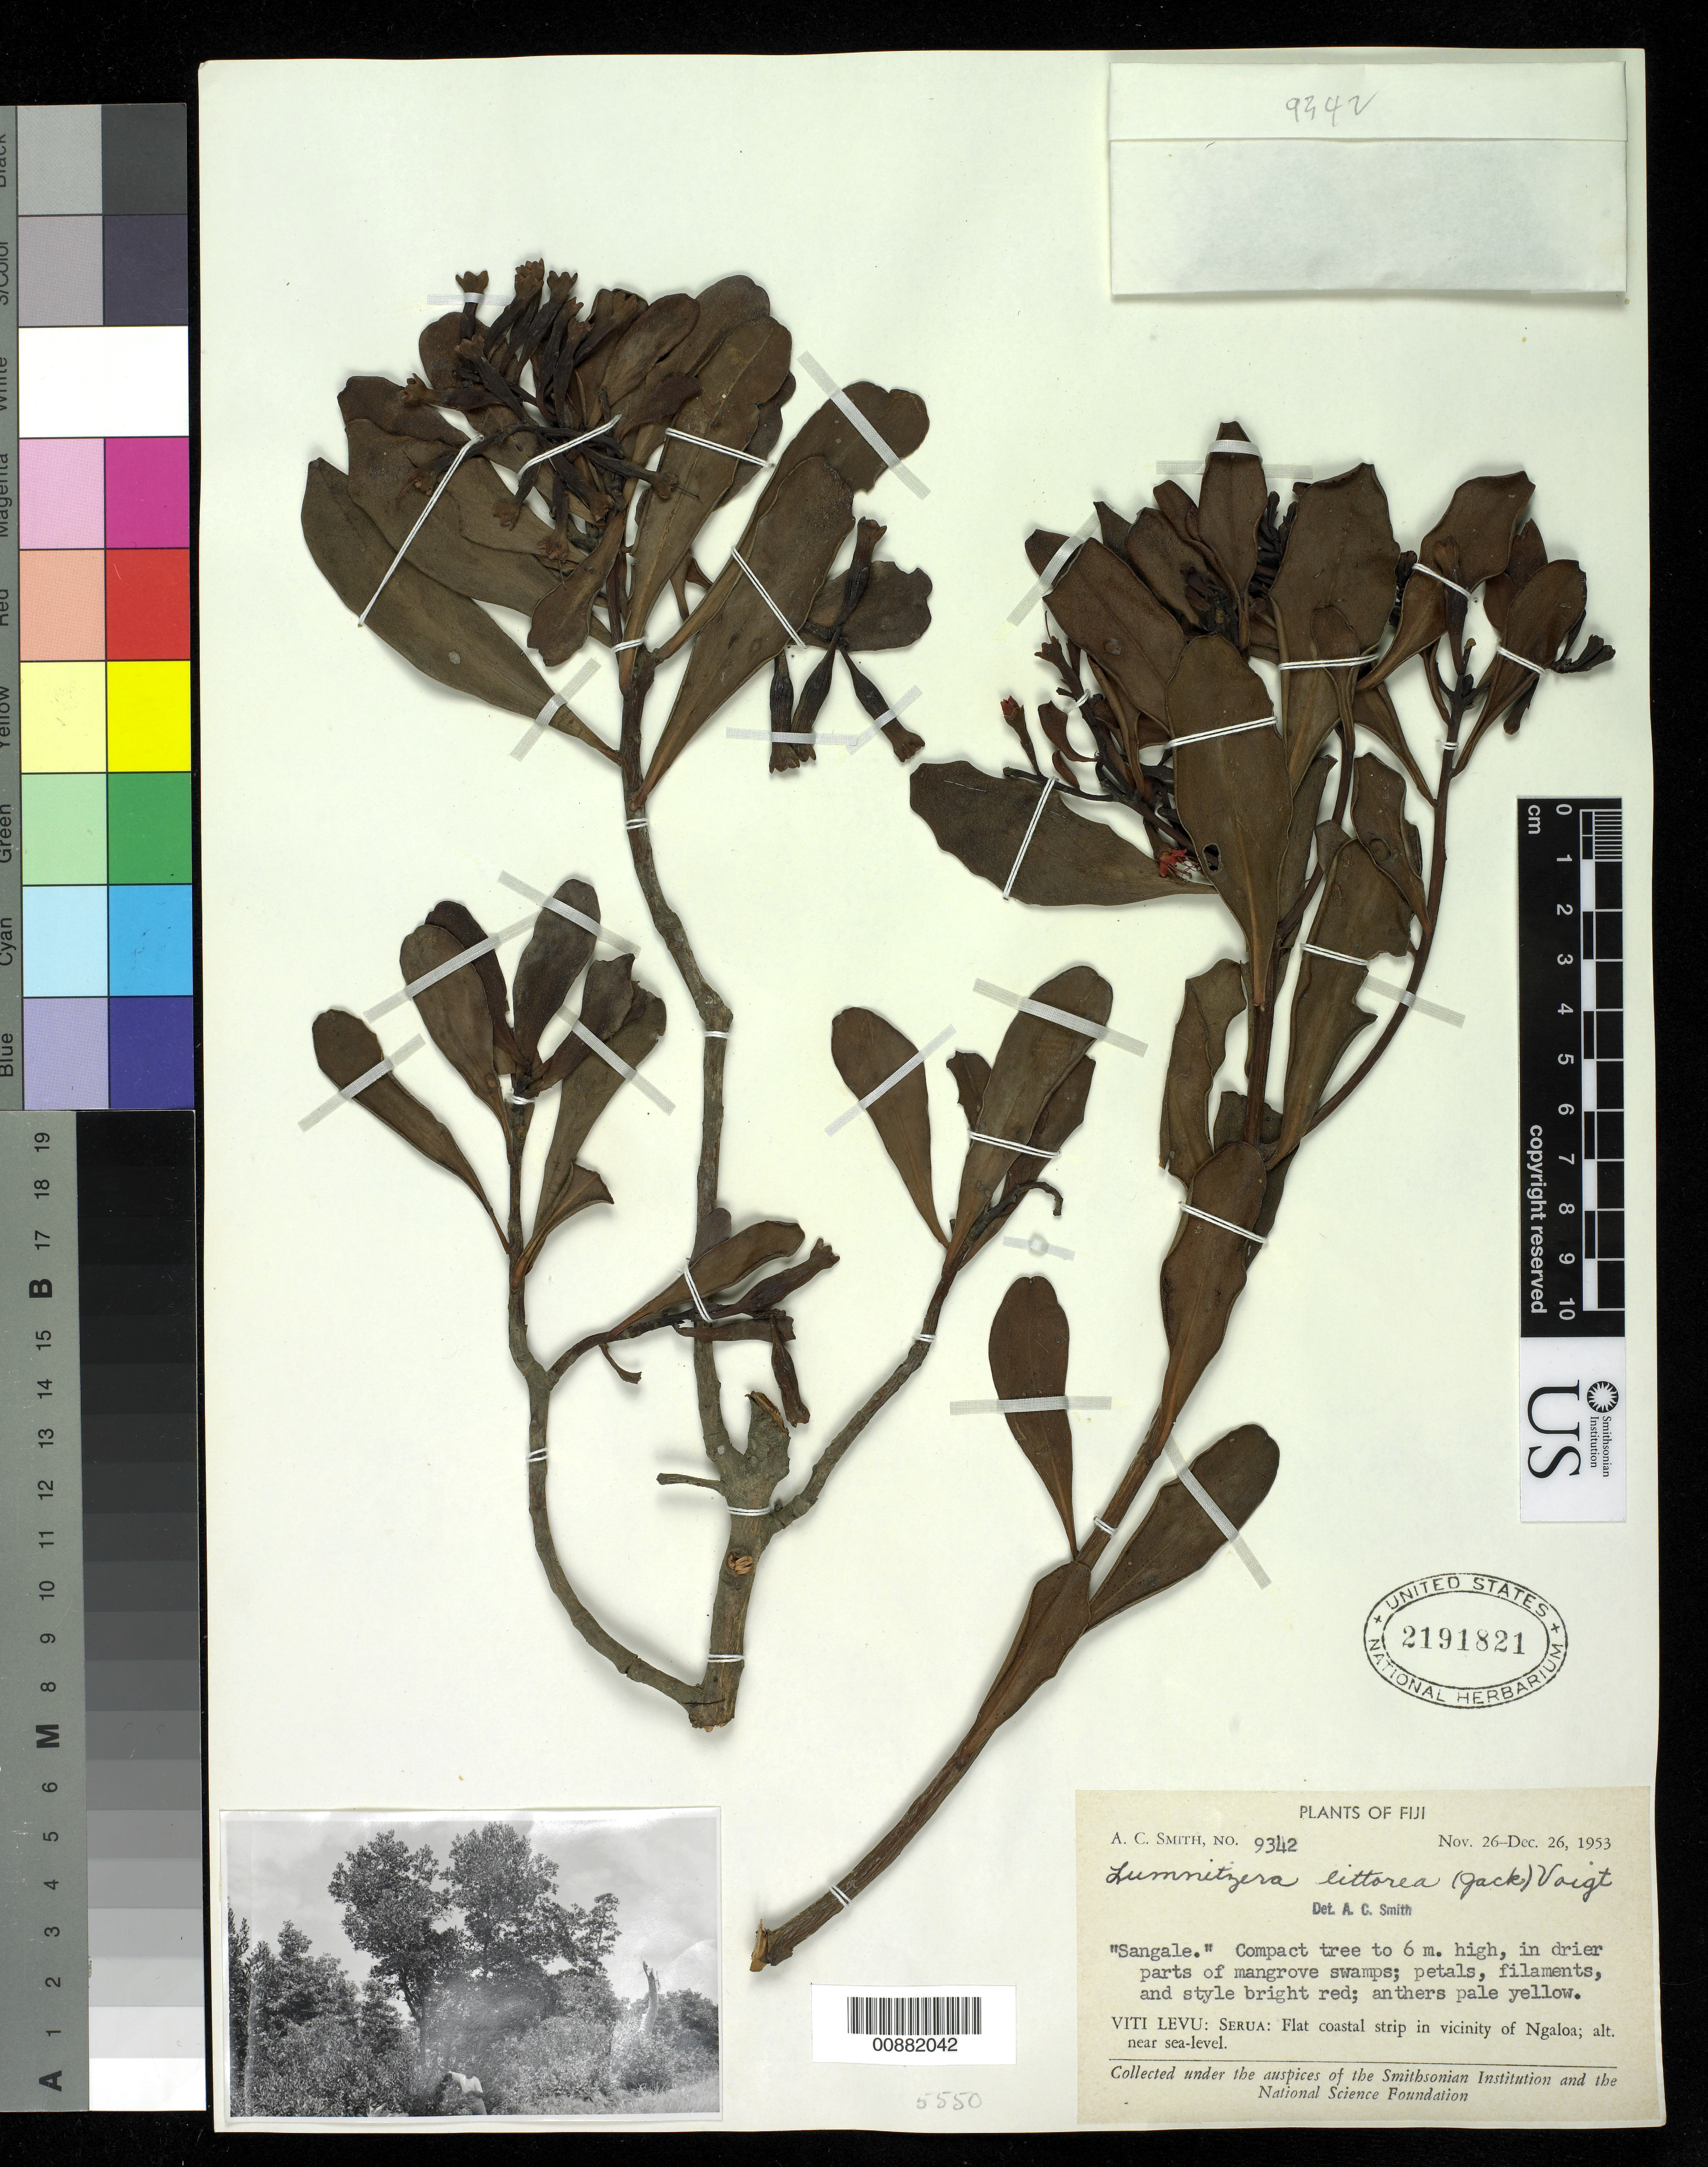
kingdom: Plantae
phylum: Tracheophyta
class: Magnoliopsida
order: Myrtales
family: Combretaceae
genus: Lumnitzera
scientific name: Lumnitzera littorea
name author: (Jack) Voight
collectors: C. A. Smith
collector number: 9342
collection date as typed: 26 Nov 1953 to 26 Dec 1953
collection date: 1953-11-26/1953-12-26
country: Fiji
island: Vanua Levu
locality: Serua, in vicinity of Ngaloa.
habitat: flat costal strip.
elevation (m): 0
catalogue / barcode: US 2191821